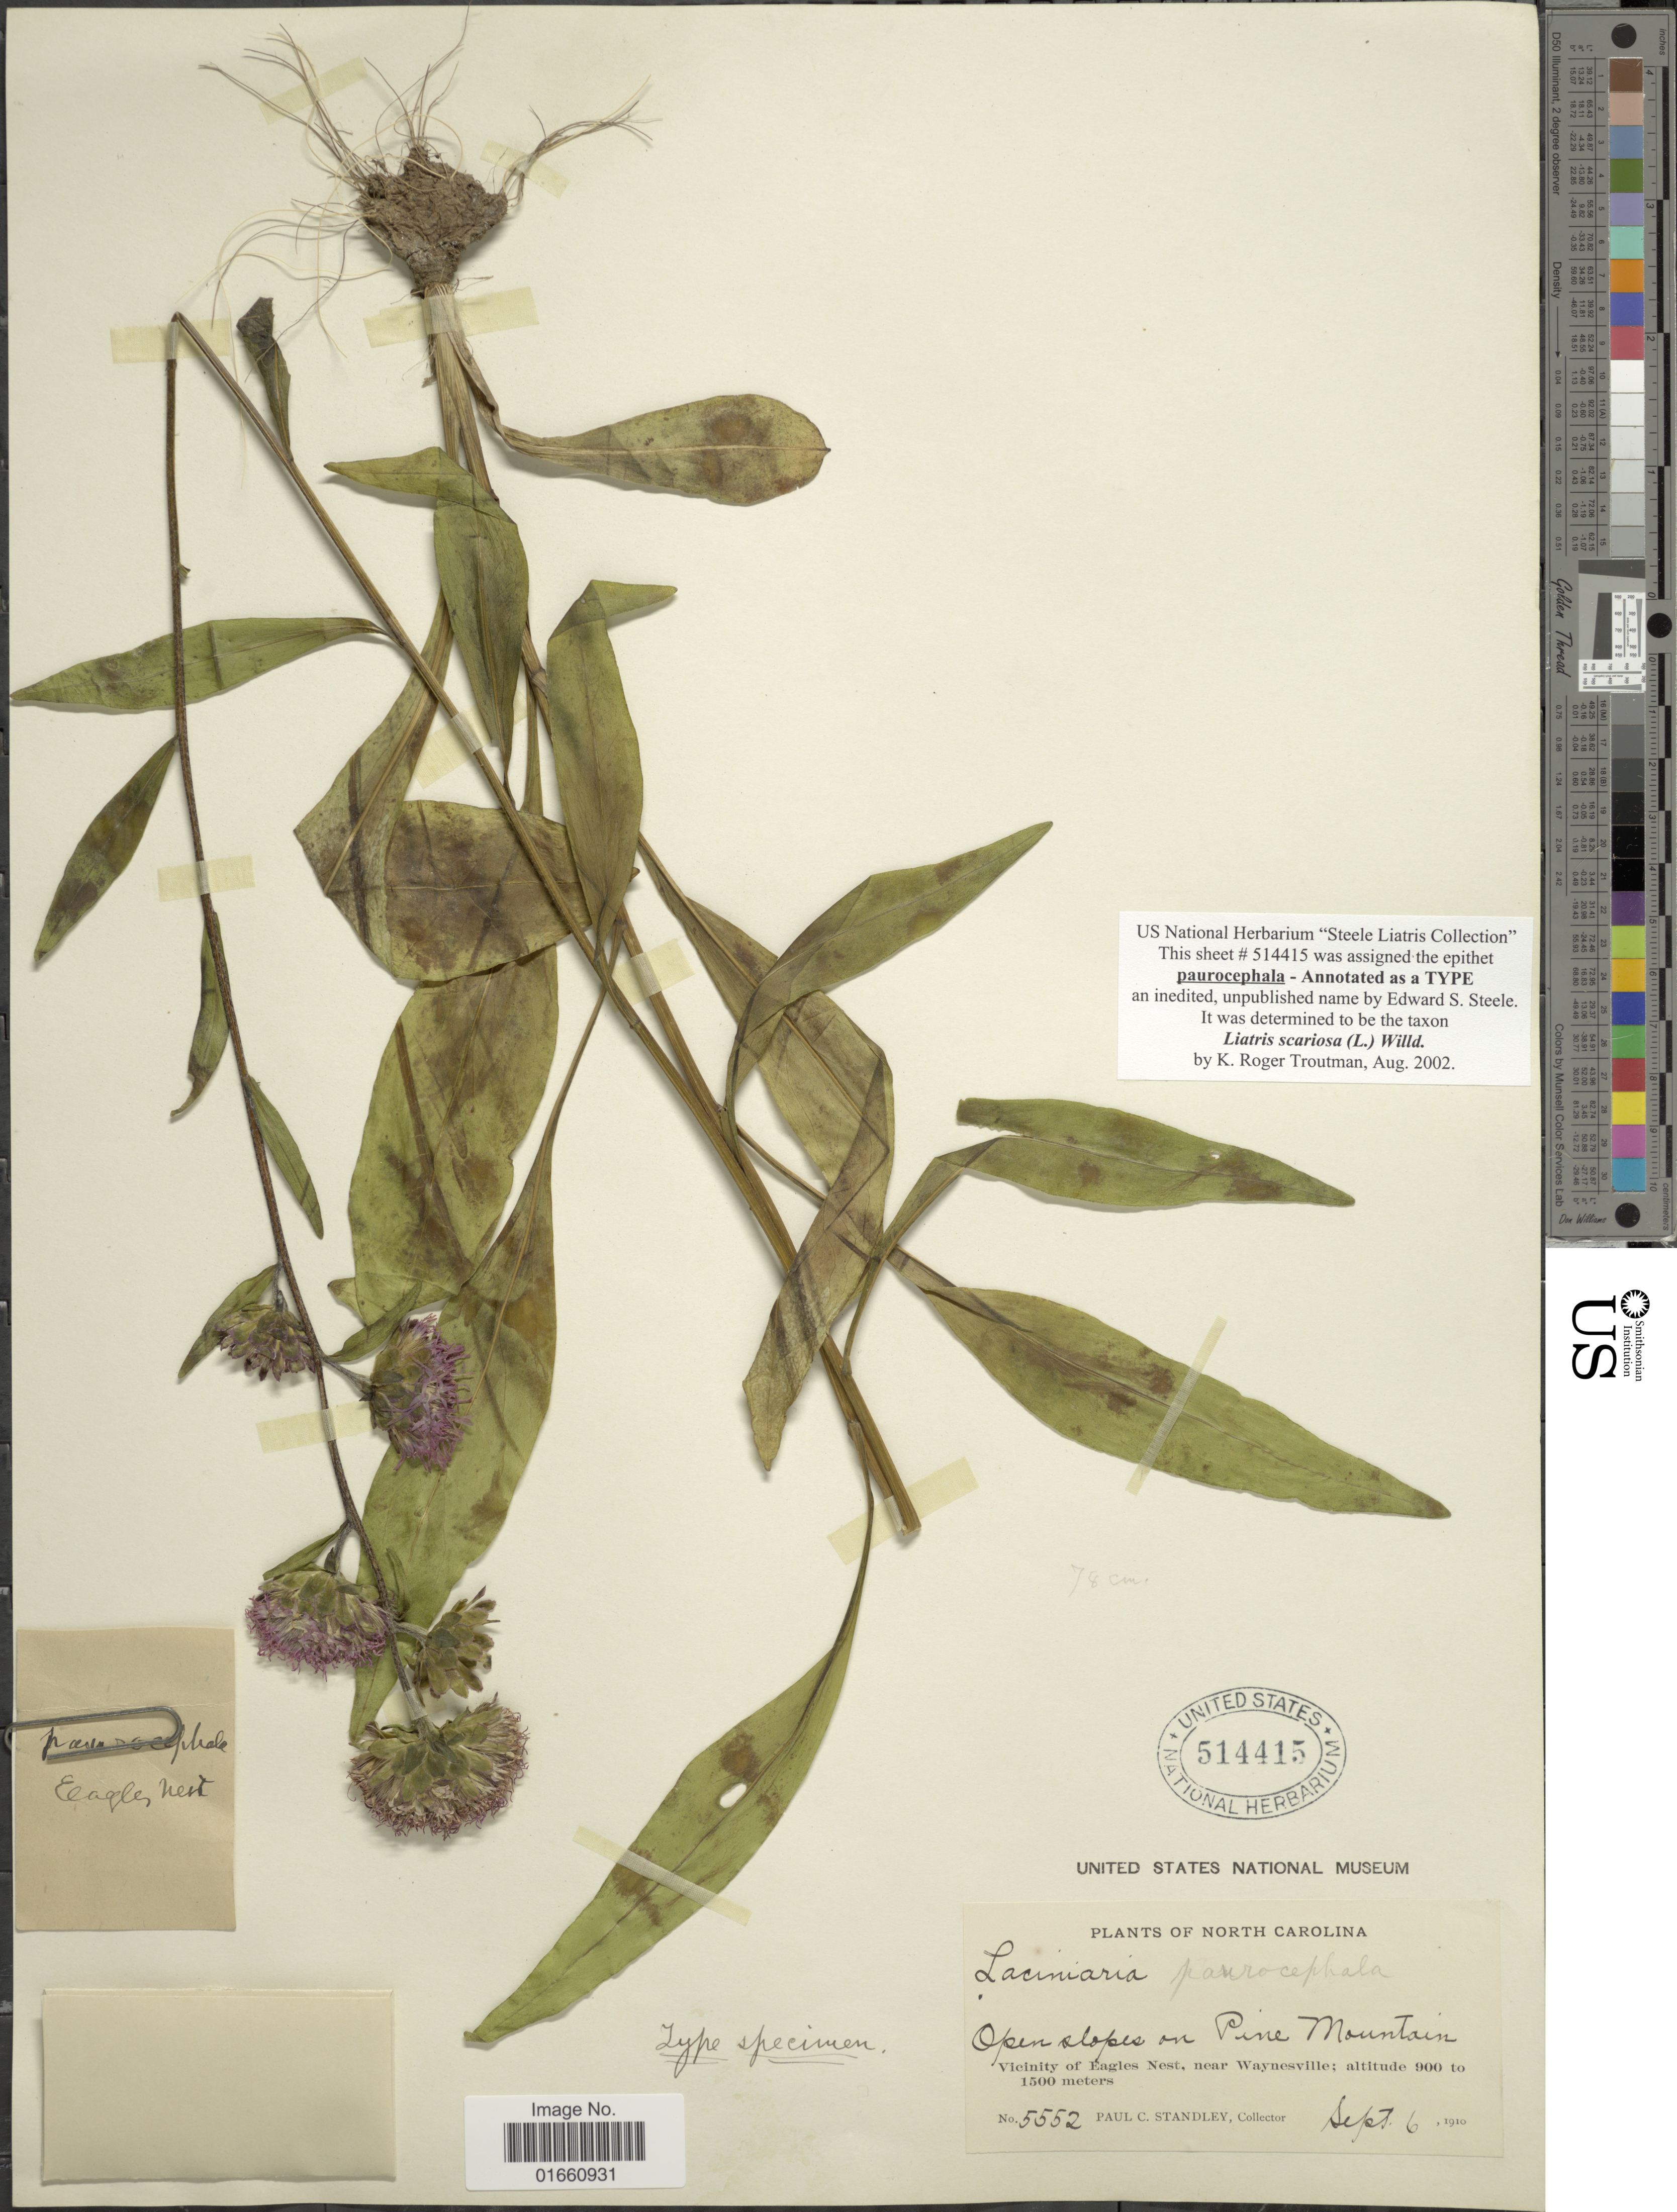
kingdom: Plantae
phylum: Tracheophyta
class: Magnoliopsida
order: Asterales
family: Asteraceae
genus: Liatris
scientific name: Liatris scariosa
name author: (L.) Willd.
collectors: P. C. Standley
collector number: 5552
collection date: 1910-09-06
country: United States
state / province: North Carolina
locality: Open slopes on Pine Mountain. Vicinity of Eagles Nest, near Waynesville.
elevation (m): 900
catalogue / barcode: US 514415